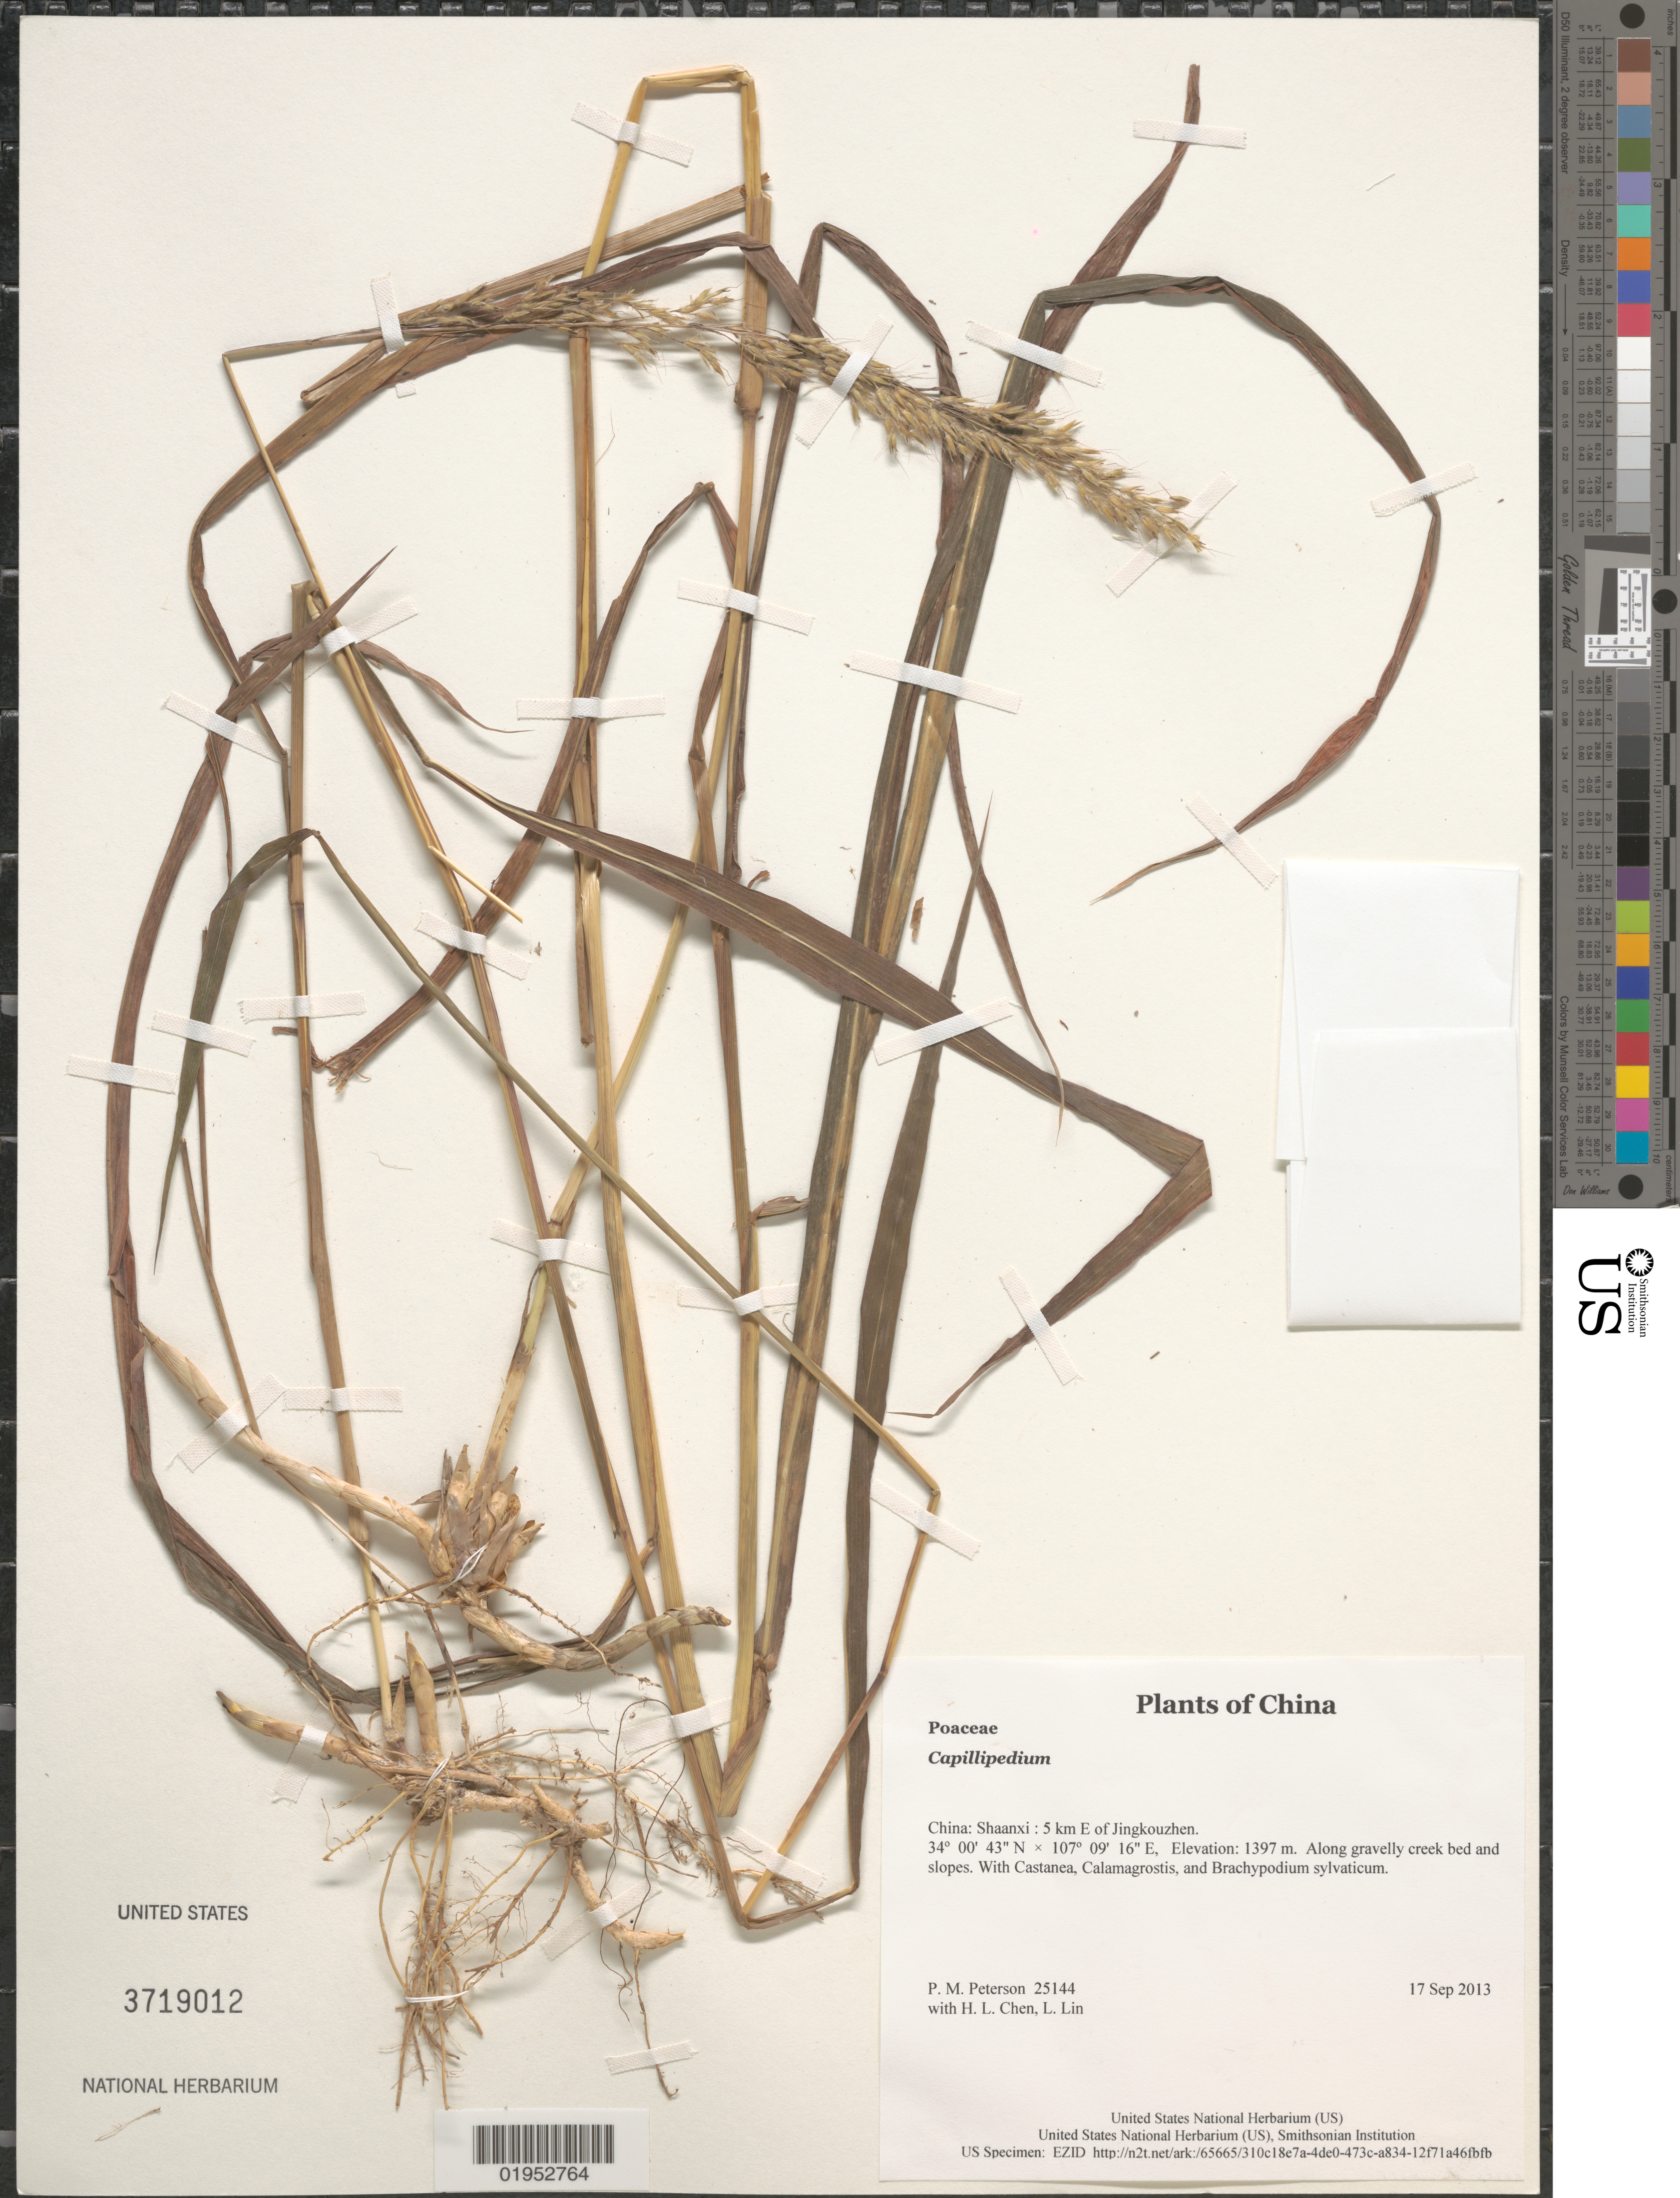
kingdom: Plantae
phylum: Tracheophyta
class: Liliopsida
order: Poales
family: Poaceae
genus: Capillipedium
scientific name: Capillipedium sp.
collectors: P. M. Peterson, H. L. Chen & L. Lin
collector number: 25144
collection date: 2013-09-17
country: China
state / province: Shaanxi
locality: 5 km E of Jingkouzhen.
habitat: Along gravelly creek bed and slopes.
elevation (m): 1397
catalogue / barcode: US 3719012